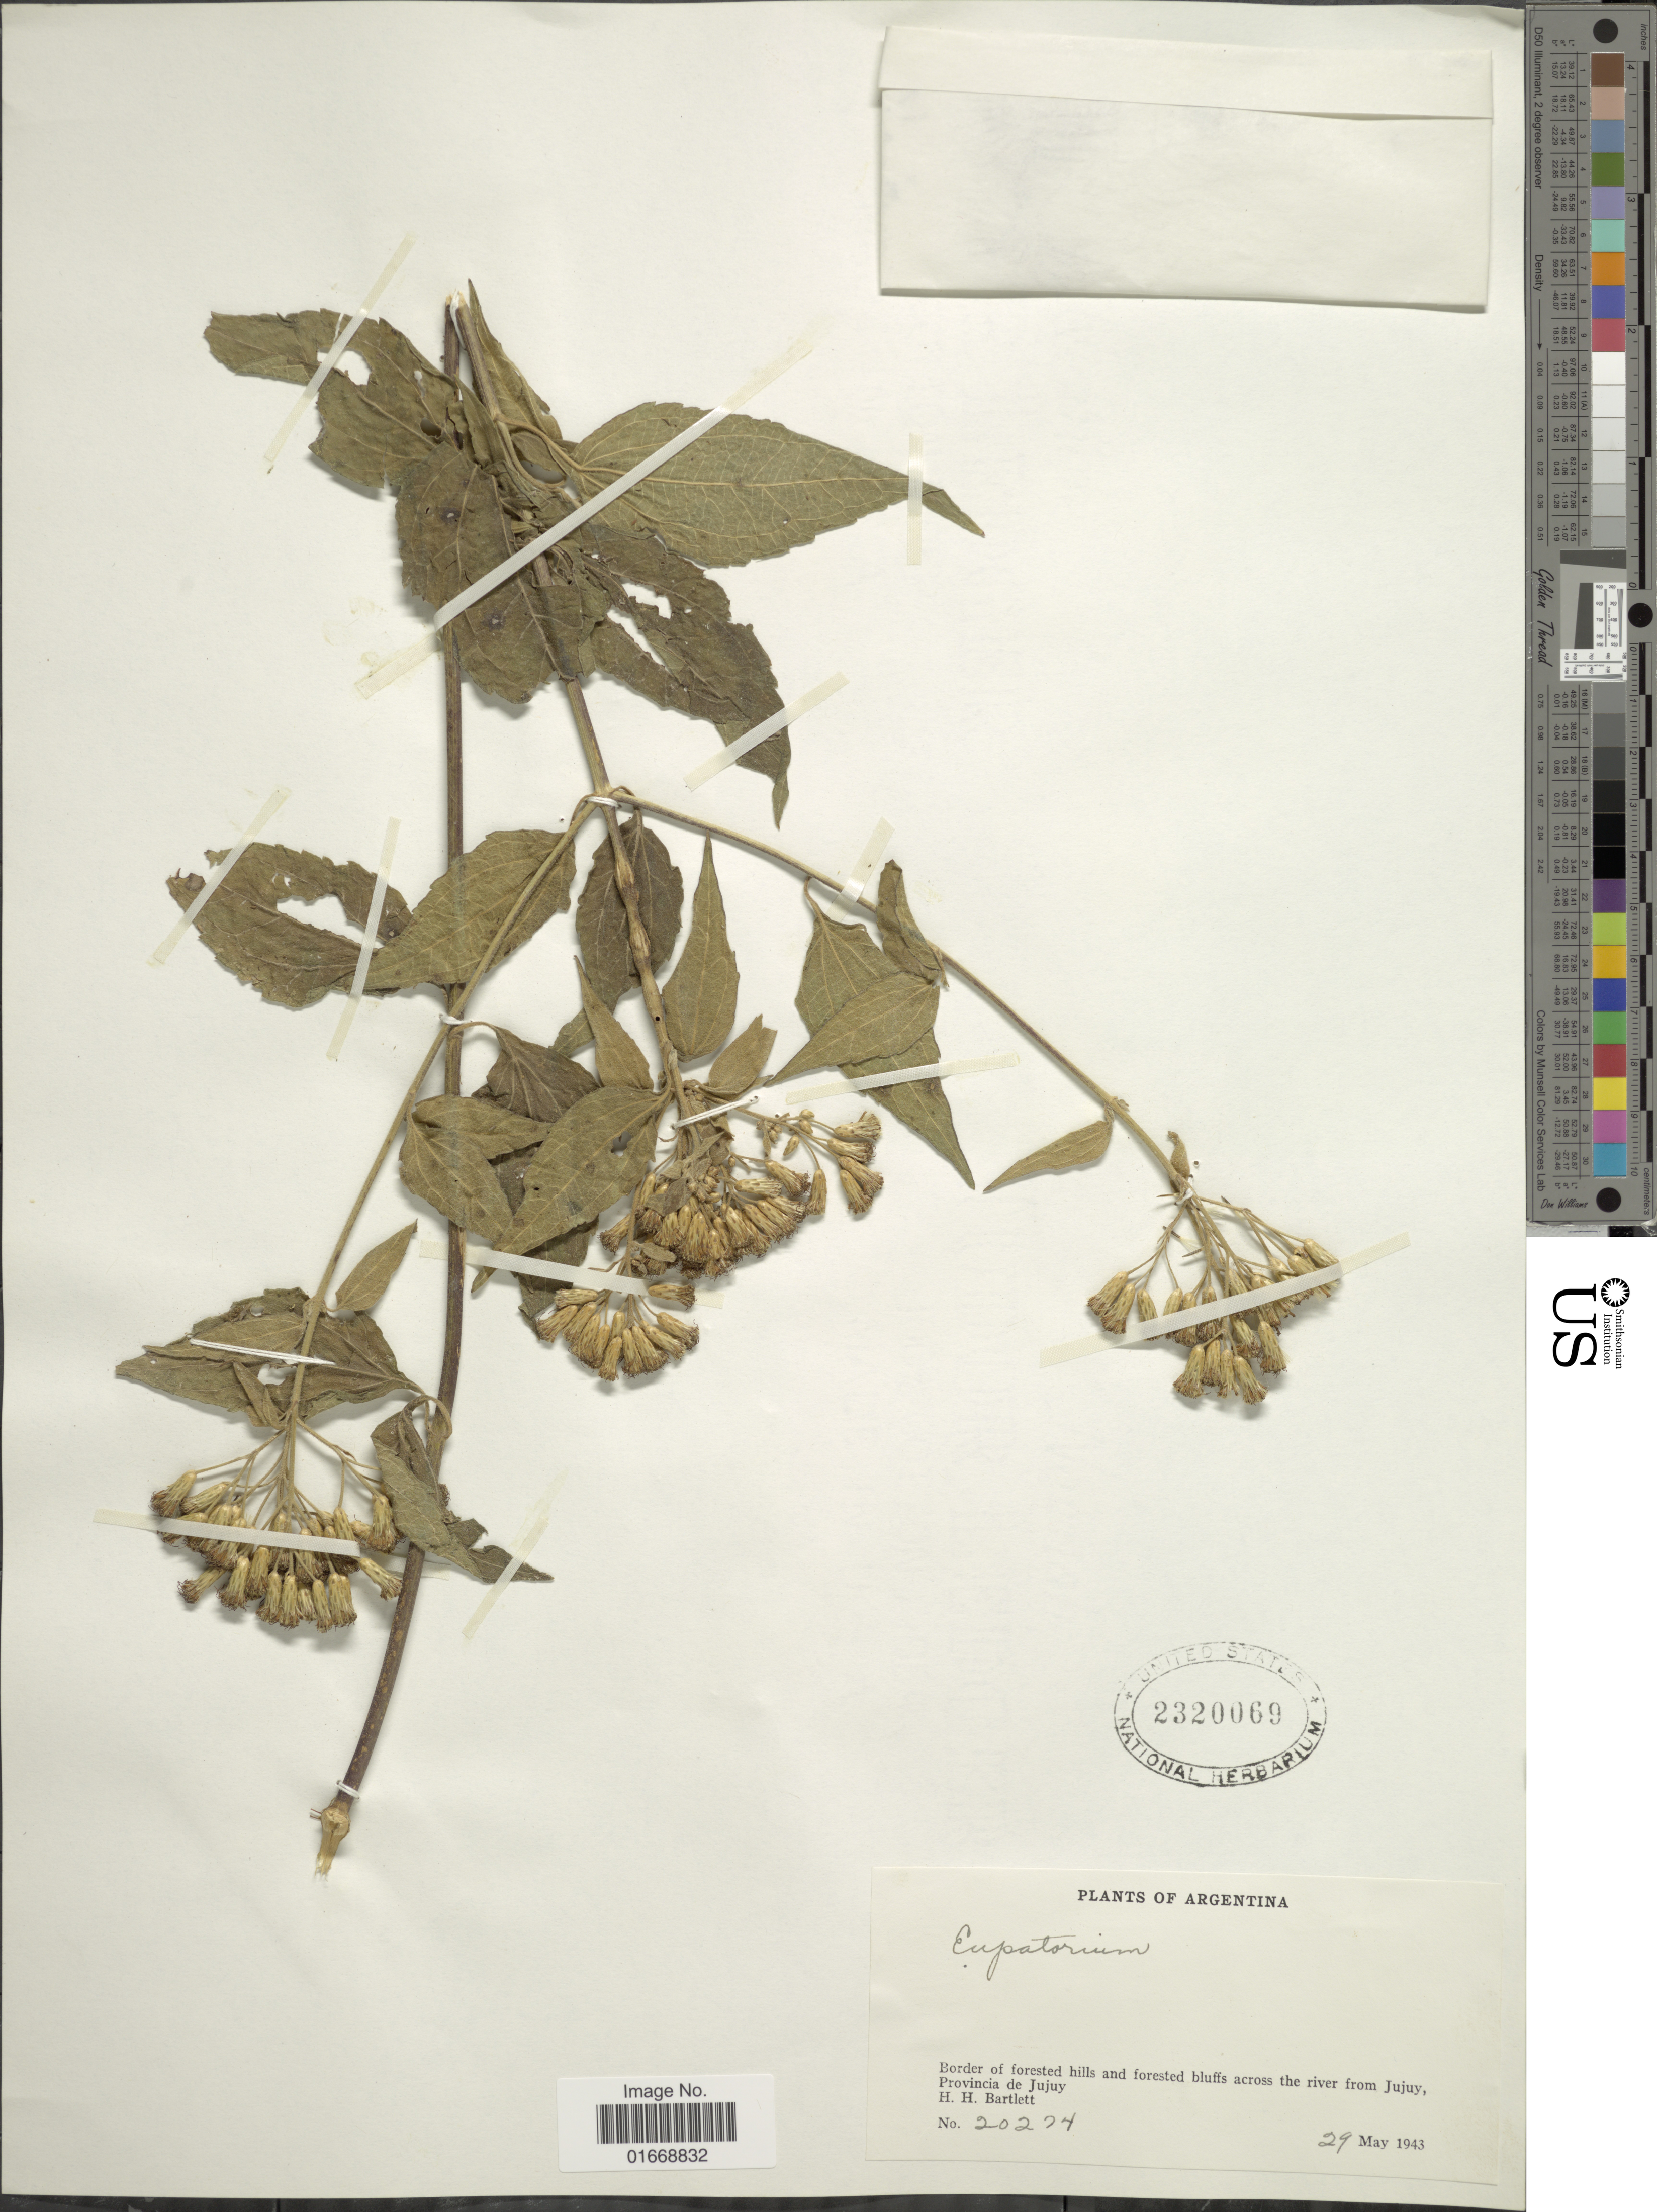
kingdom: Plantae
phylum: Tracheophyta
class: Magnoliopsida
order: Asterales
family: Asteraceae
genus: Chromolaena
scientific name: Chromolaena odorata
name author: (L.) R.M. King & H. Rob.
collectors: H. H. Bartlett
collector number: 20294*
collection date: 1943-05-29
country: Argentina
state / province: Jujuy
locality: Across the river from Jujuy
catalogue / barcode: US 2320069